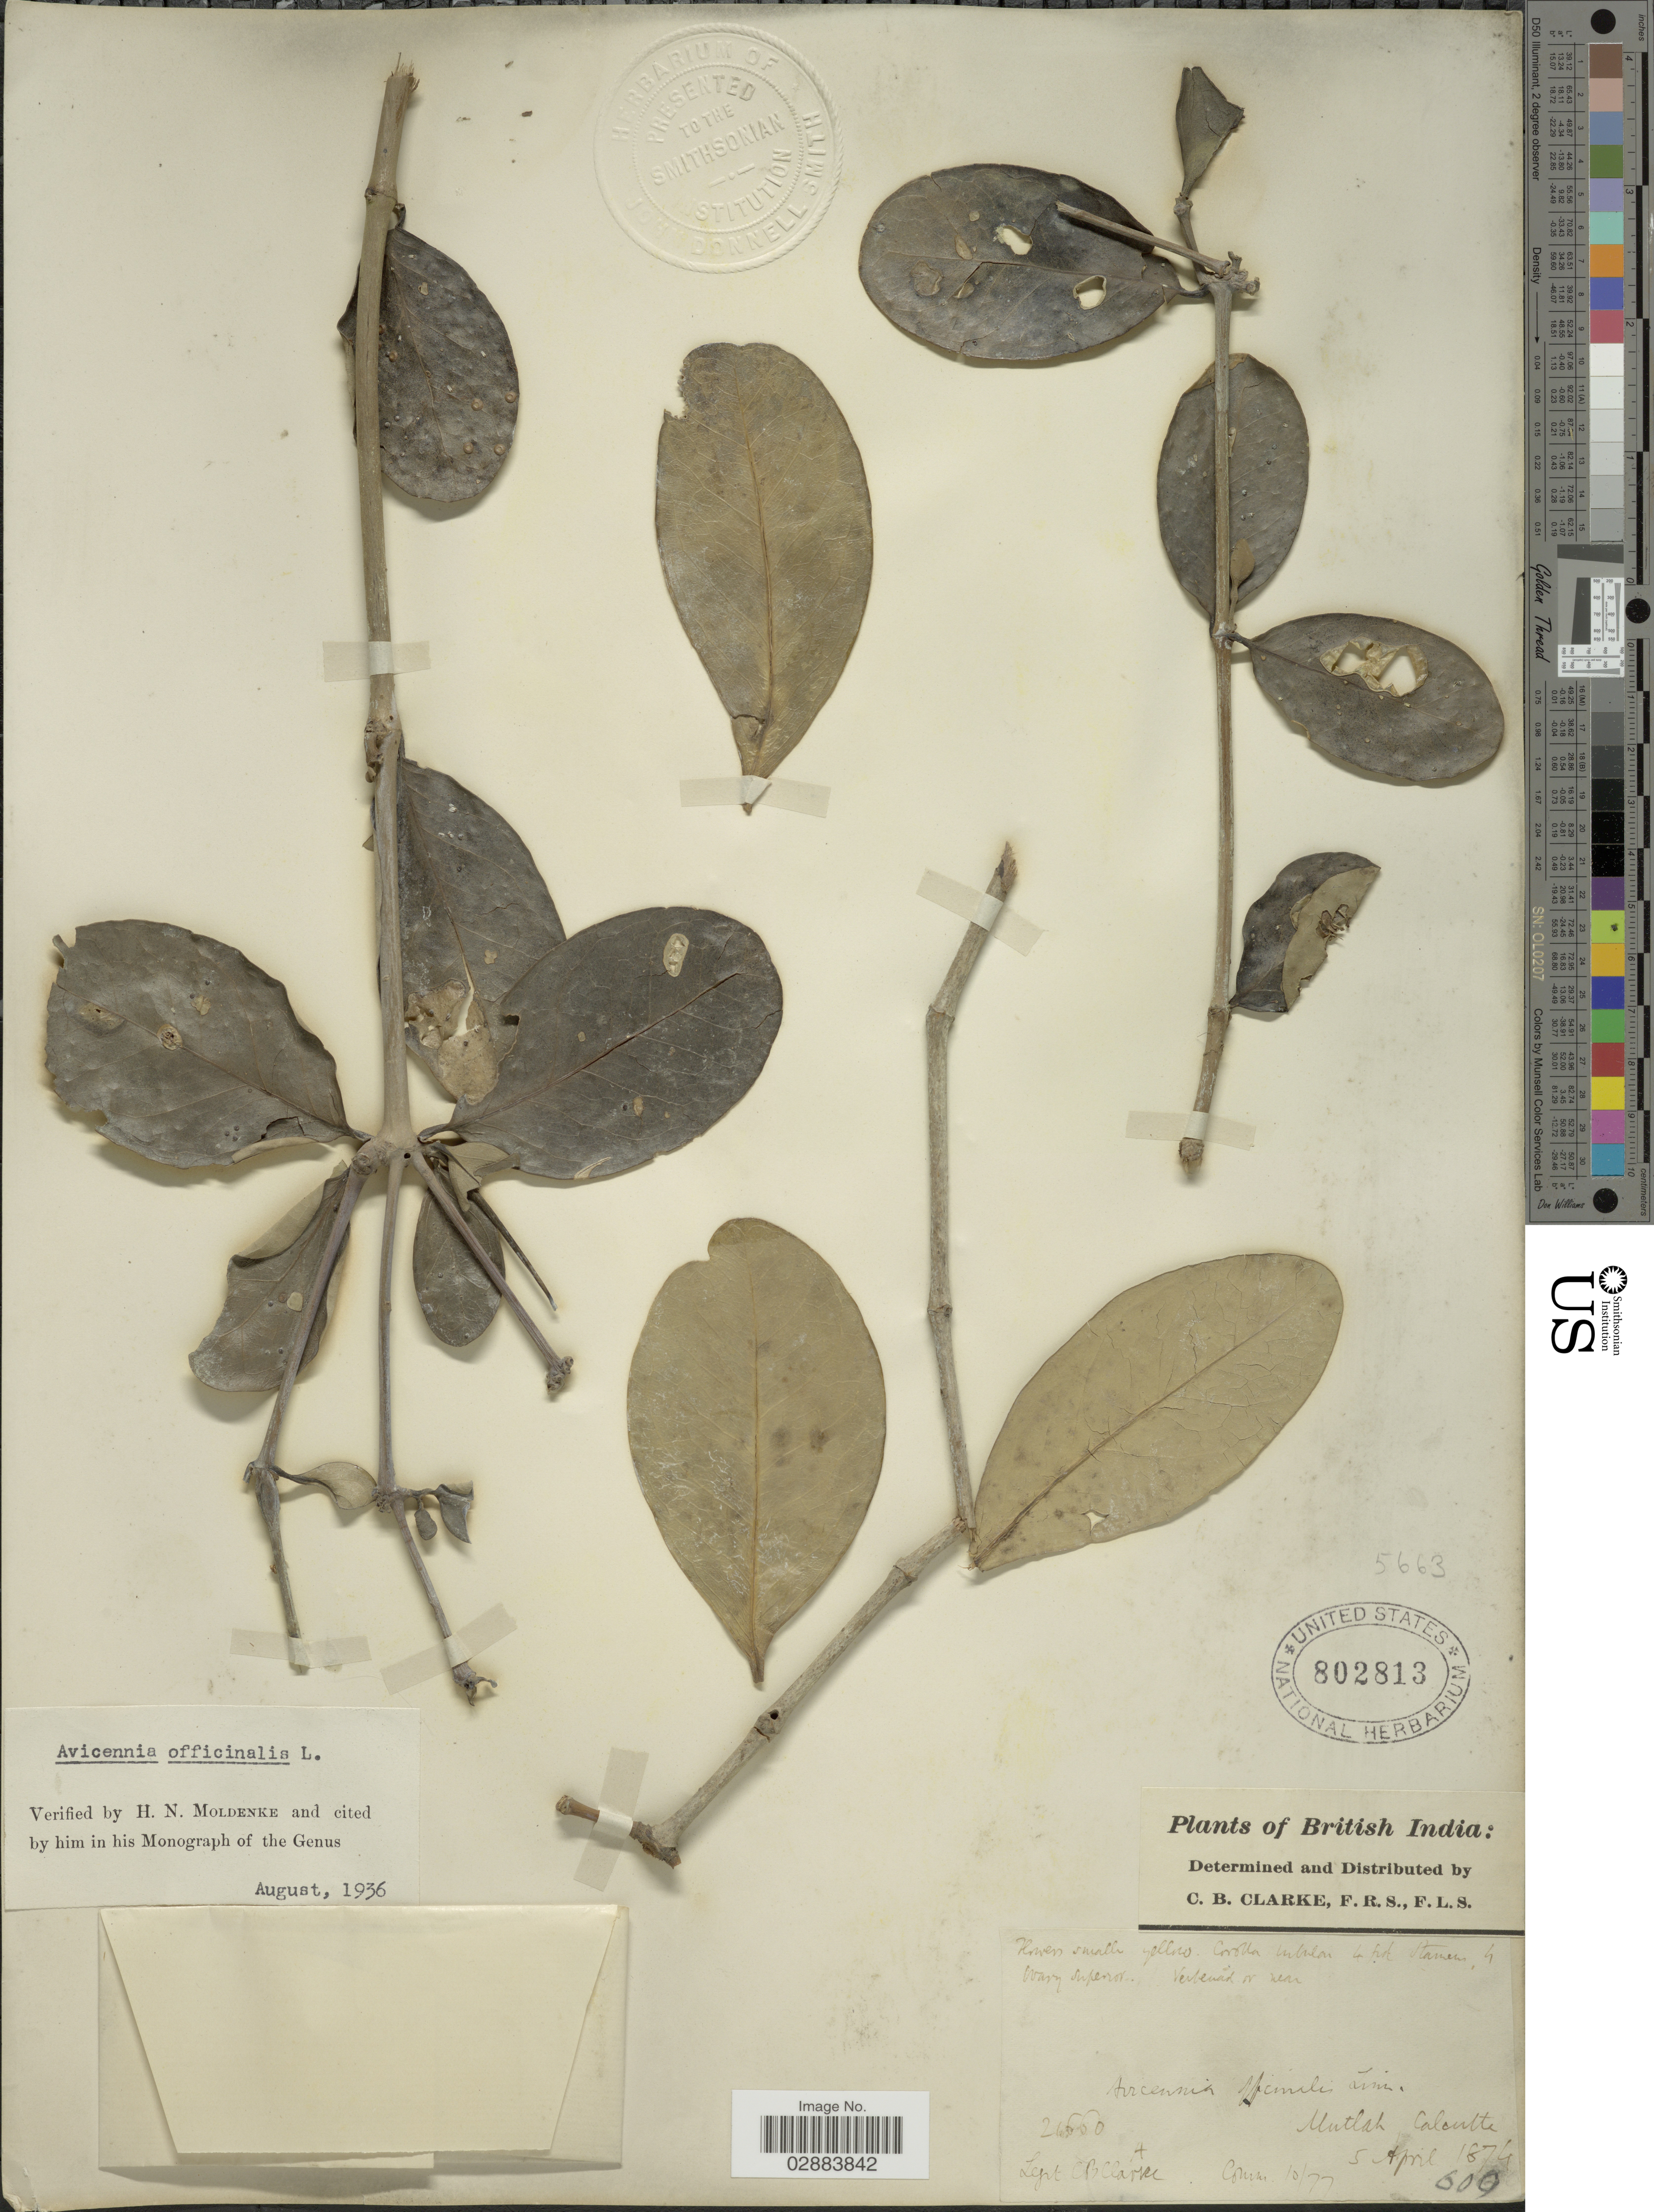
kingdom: Plantae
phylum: Tracheophyta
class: Magnoliopsida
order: Lamiales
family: Acanthaceae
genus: Avicennia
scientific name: Avicennia officinalis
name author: L.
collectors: C. B. Clarke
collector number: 21660A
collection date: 1874-04-05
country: India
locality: British India. Mutlah, Calcutta.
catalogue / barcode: US 802813